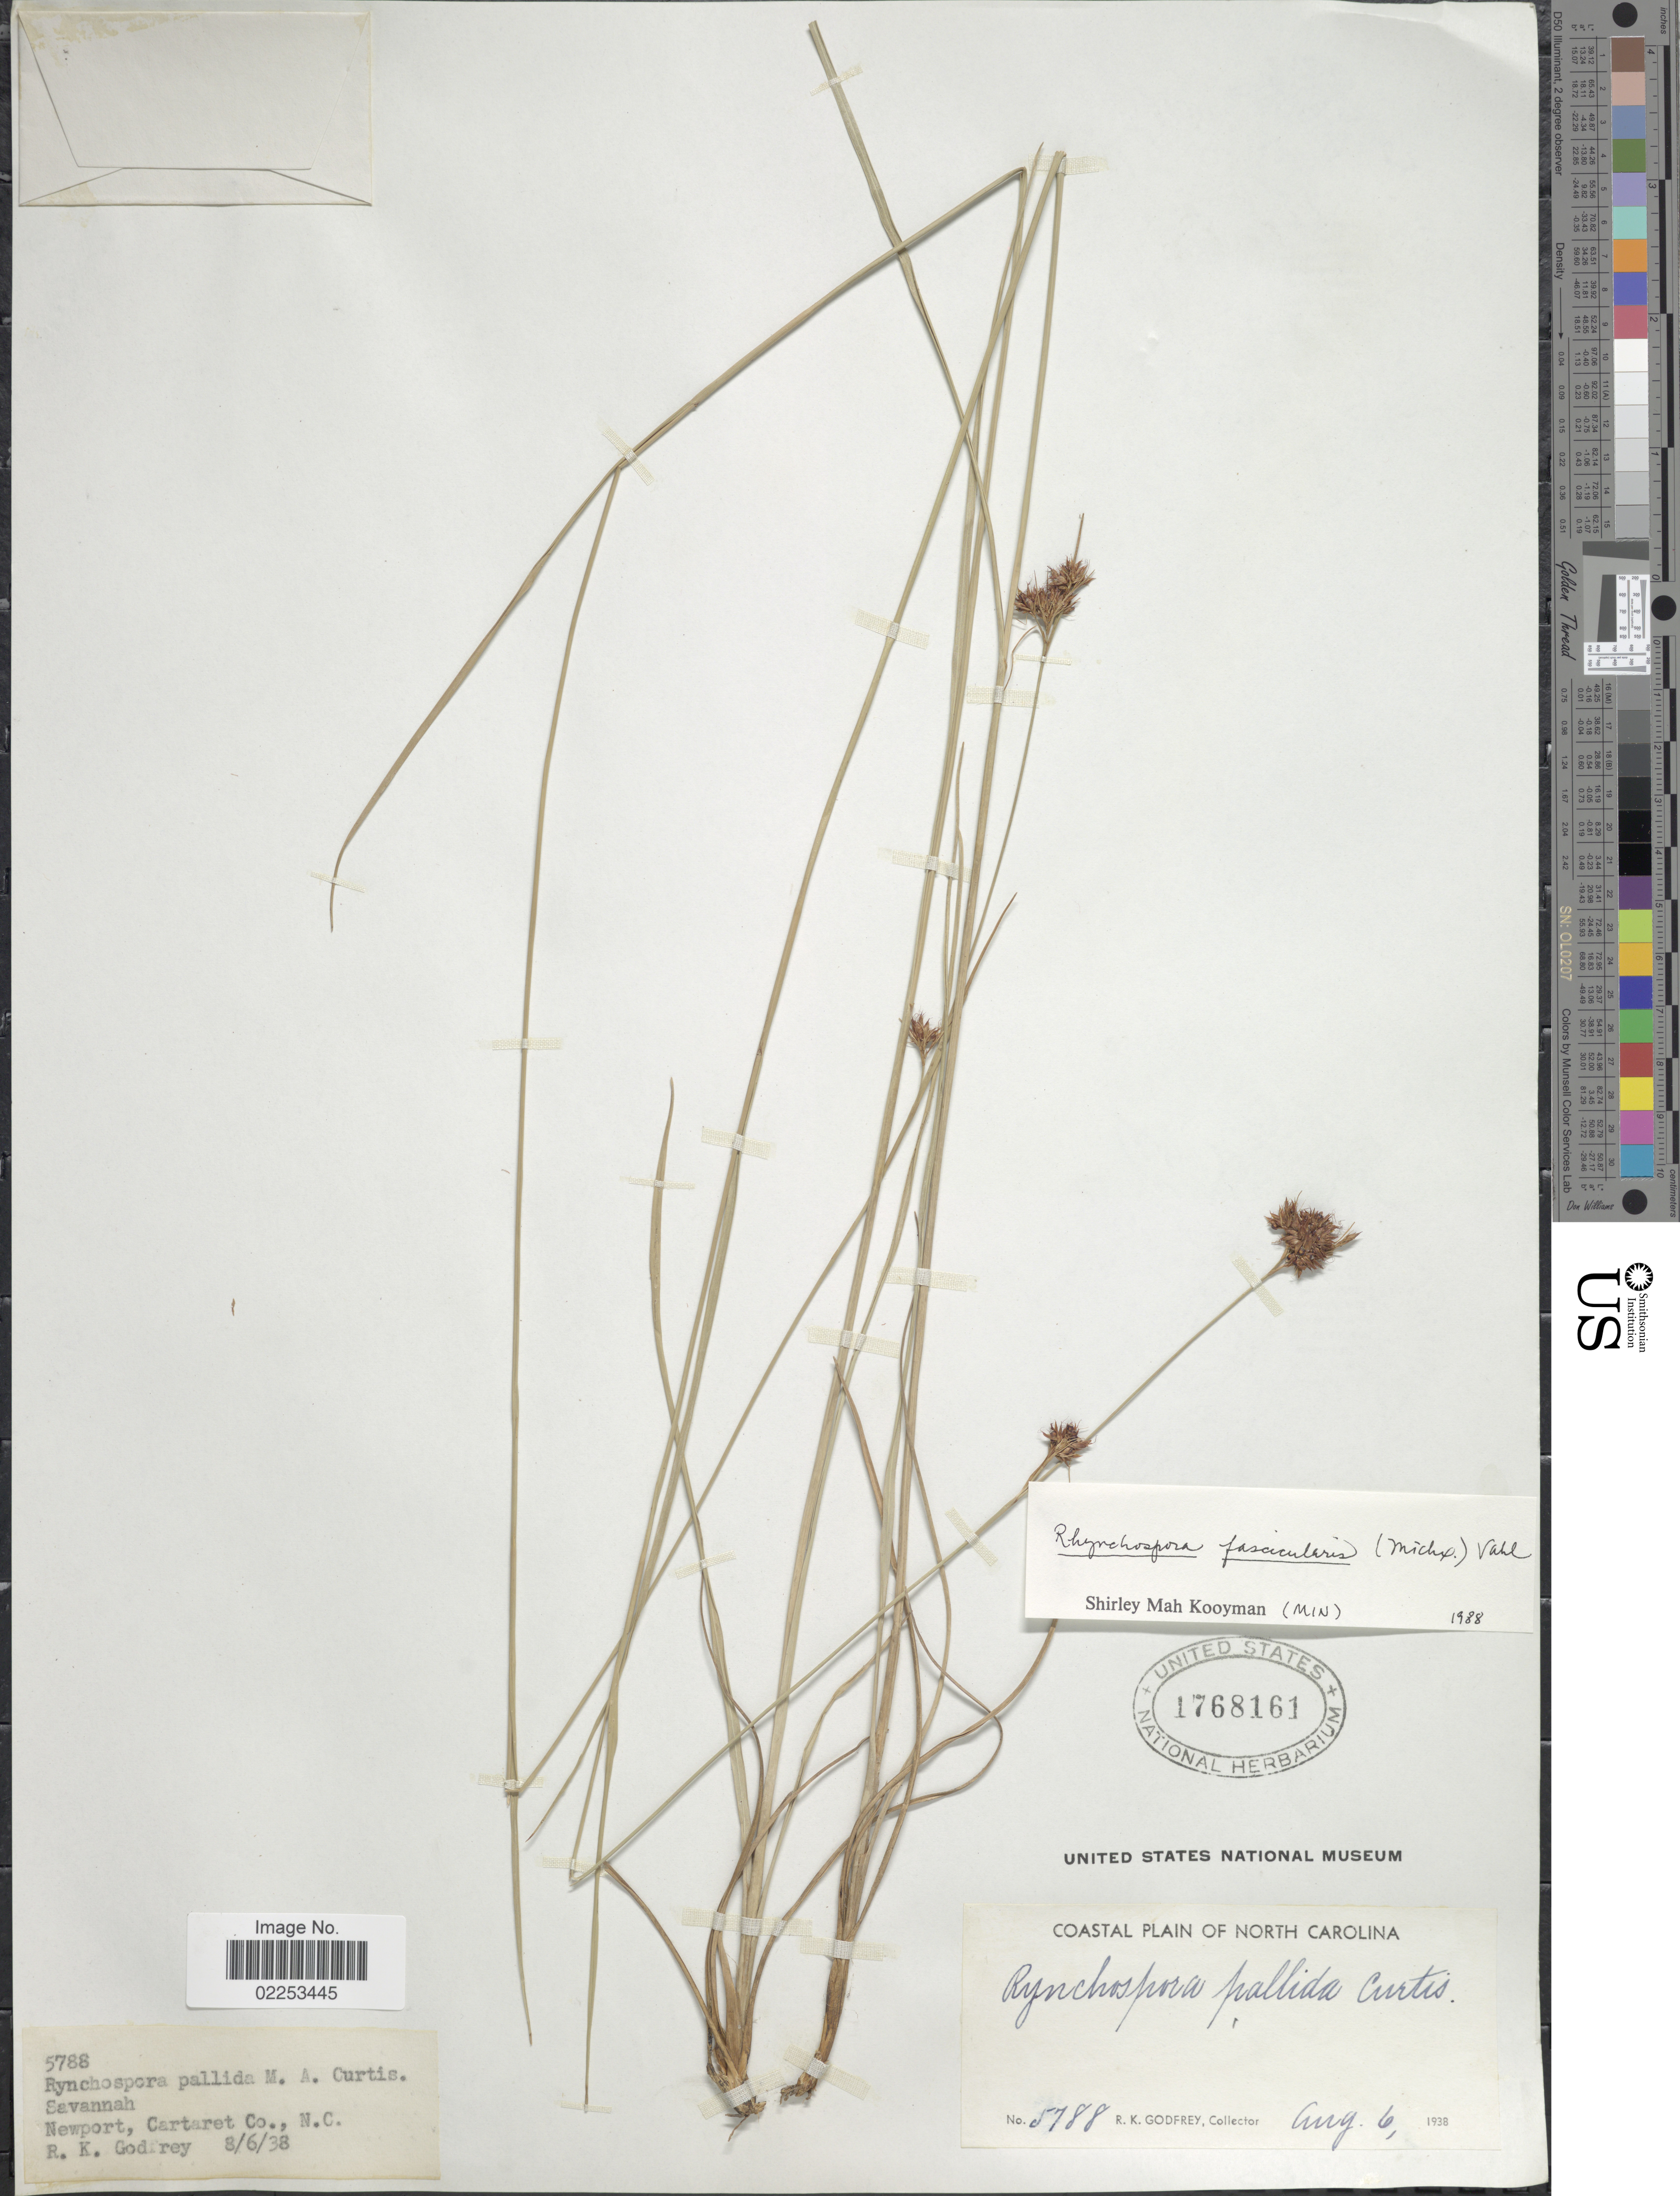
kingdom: Plantae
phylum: Tracheophyta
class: Liliopsida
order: Poales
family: Cyperaceae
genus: Rhynchospora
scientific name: Rhynchospora fascicularis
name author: (Michx.) Vahl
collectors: R. K. Godfrey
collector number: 5788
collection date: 1938-08-06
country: United States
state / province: North Carolina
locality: Coastal Plain of North Carolina, Savannah, Newport, Cartaret Co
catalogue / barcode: US 1768161